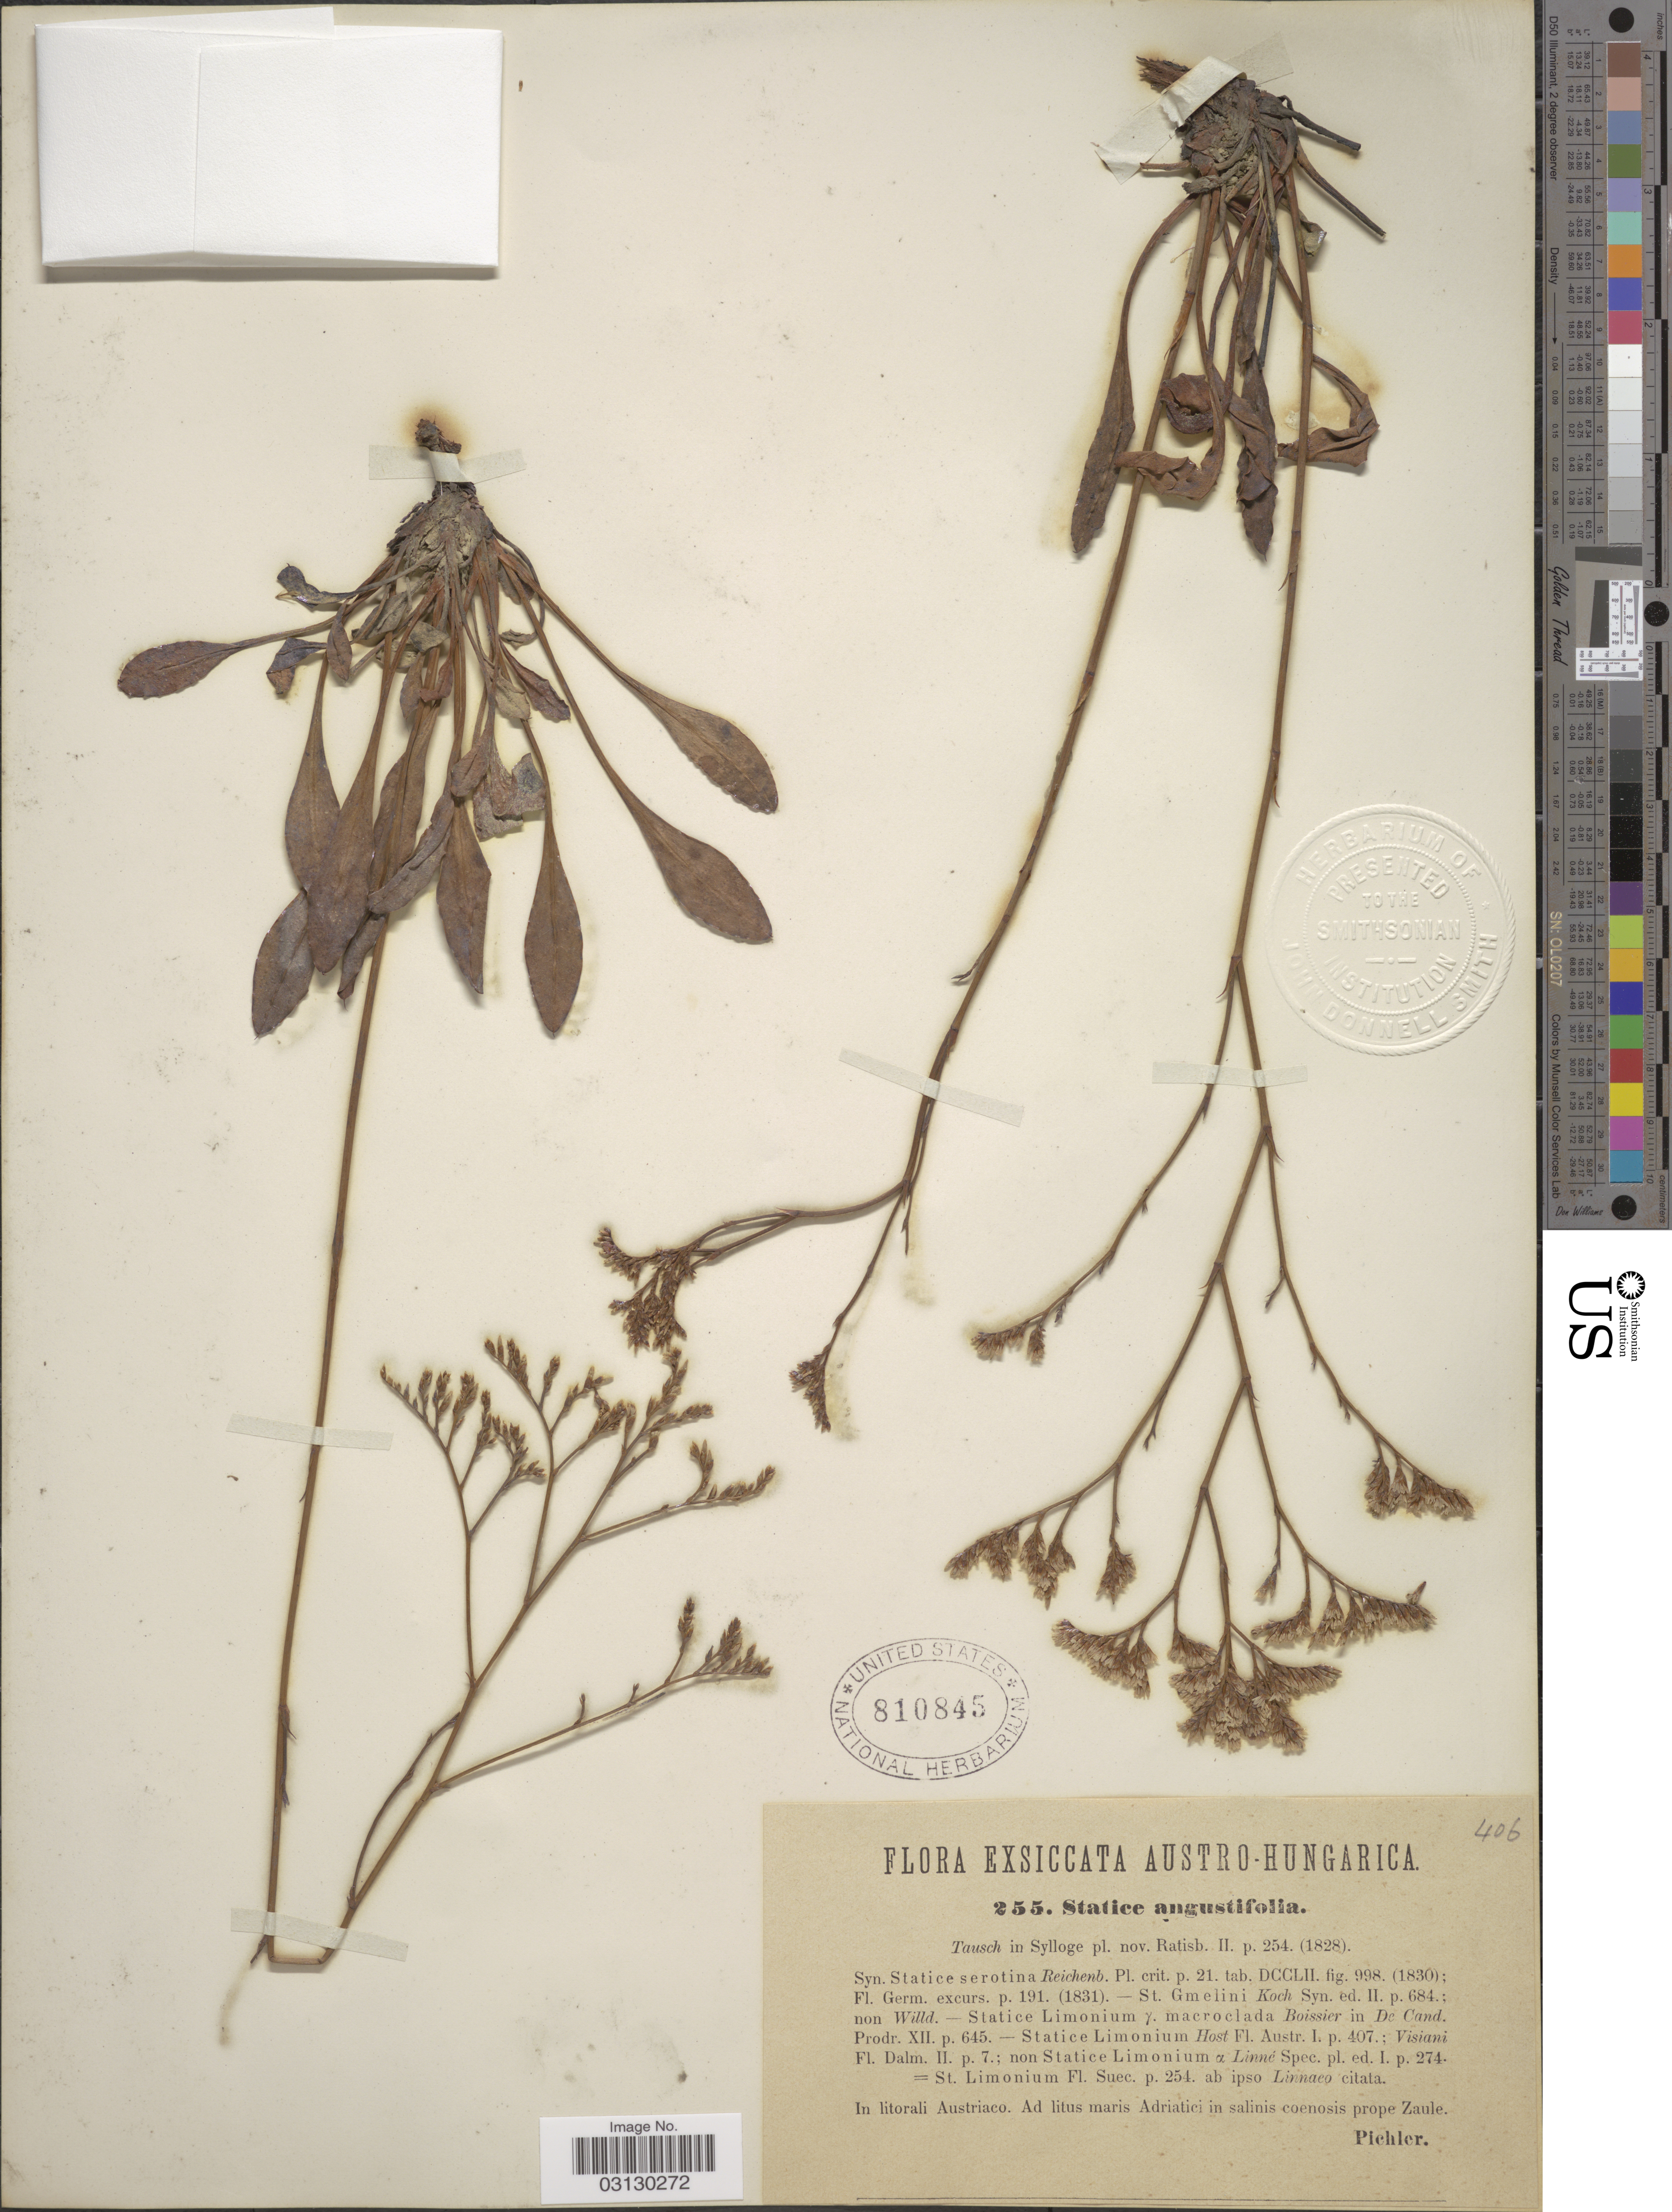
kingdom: Plantae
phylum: Tracheophyta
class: Magnoliopsida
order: Caryophyllales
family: Plumbaginaceae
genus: Limonium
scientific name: Limonium angustifolium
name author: (Tausch) Turrill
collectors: Pichler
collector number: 255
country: Italy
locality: Austro-Hungarica. In litorali Austriaco. Ad litus maris Adriatici in salinis coenosis prope Zaule.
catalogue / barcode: US 810845